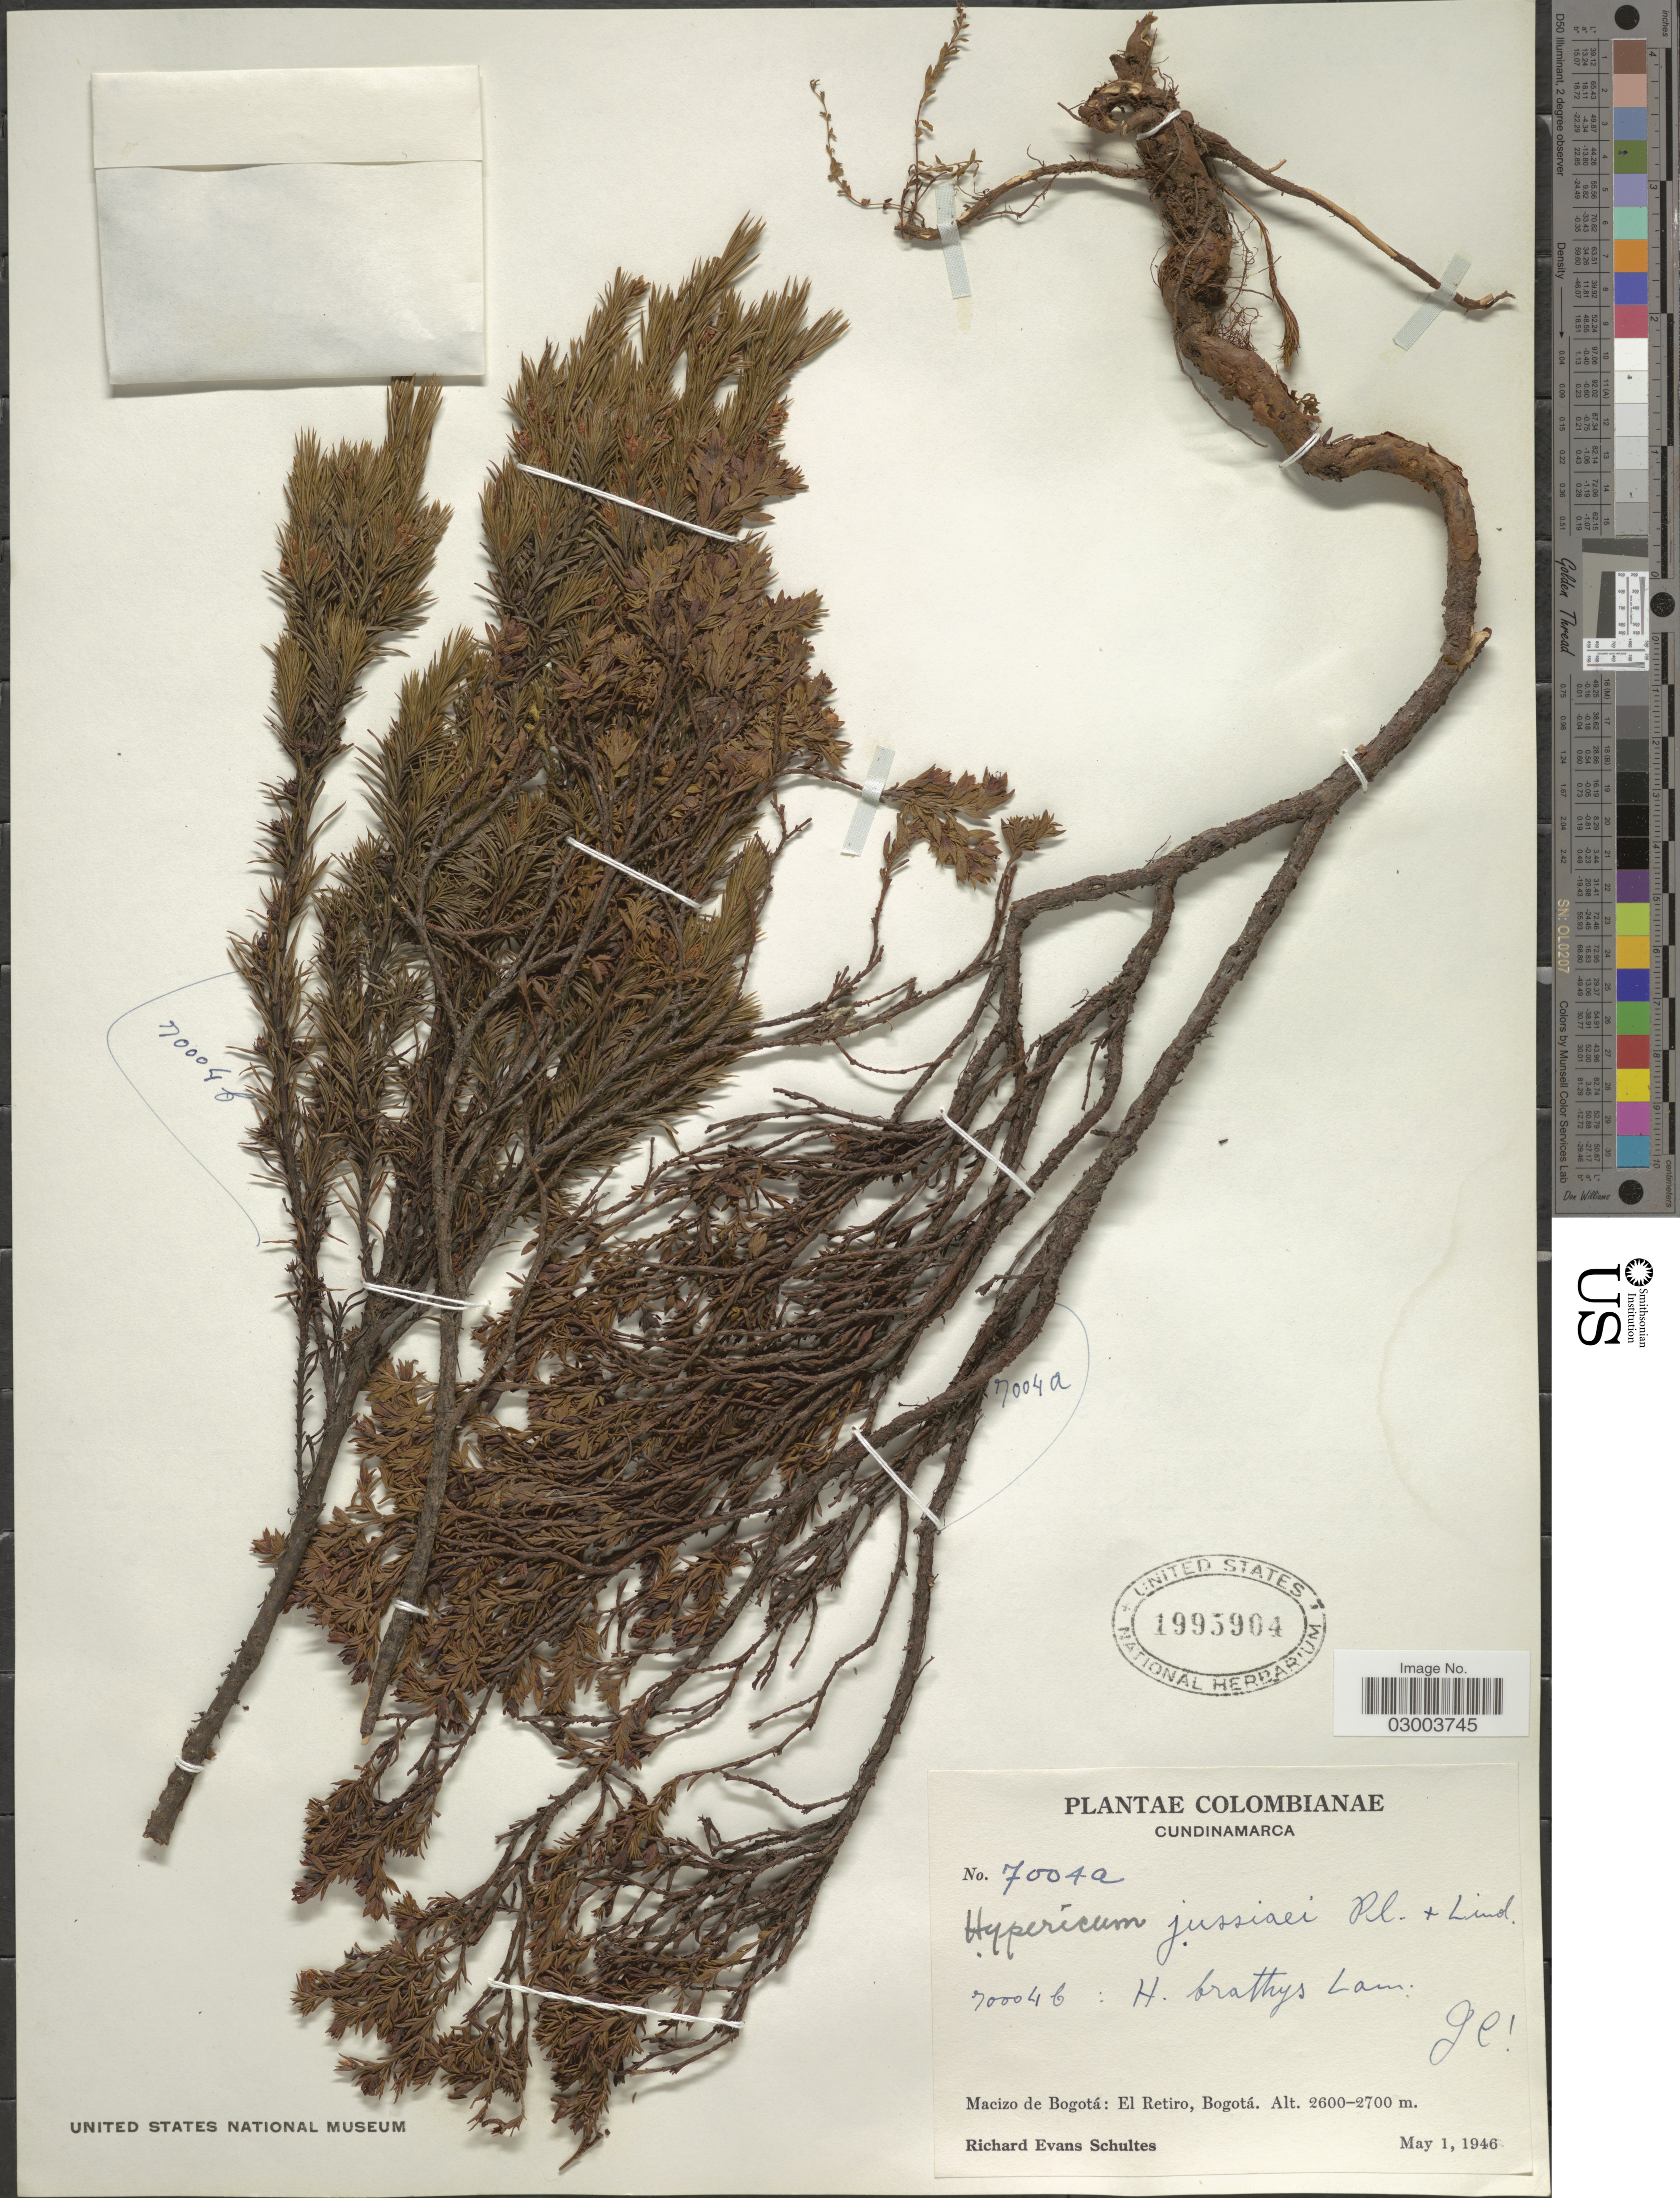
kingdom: Plantae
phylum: Tracheophyta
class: Magnoliopsida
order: Malpighiales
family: Hypericaceae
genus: Hypericum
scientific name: Hypericum humboldtianum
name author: Steud.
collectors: R. E. Schultes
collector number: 7004a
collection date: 1946-05-01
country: Colombia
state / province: Cundinamarca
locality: Macizo de Bogotá: El Retiro, Bogotá.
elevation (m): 2600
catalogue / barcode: US 1995904